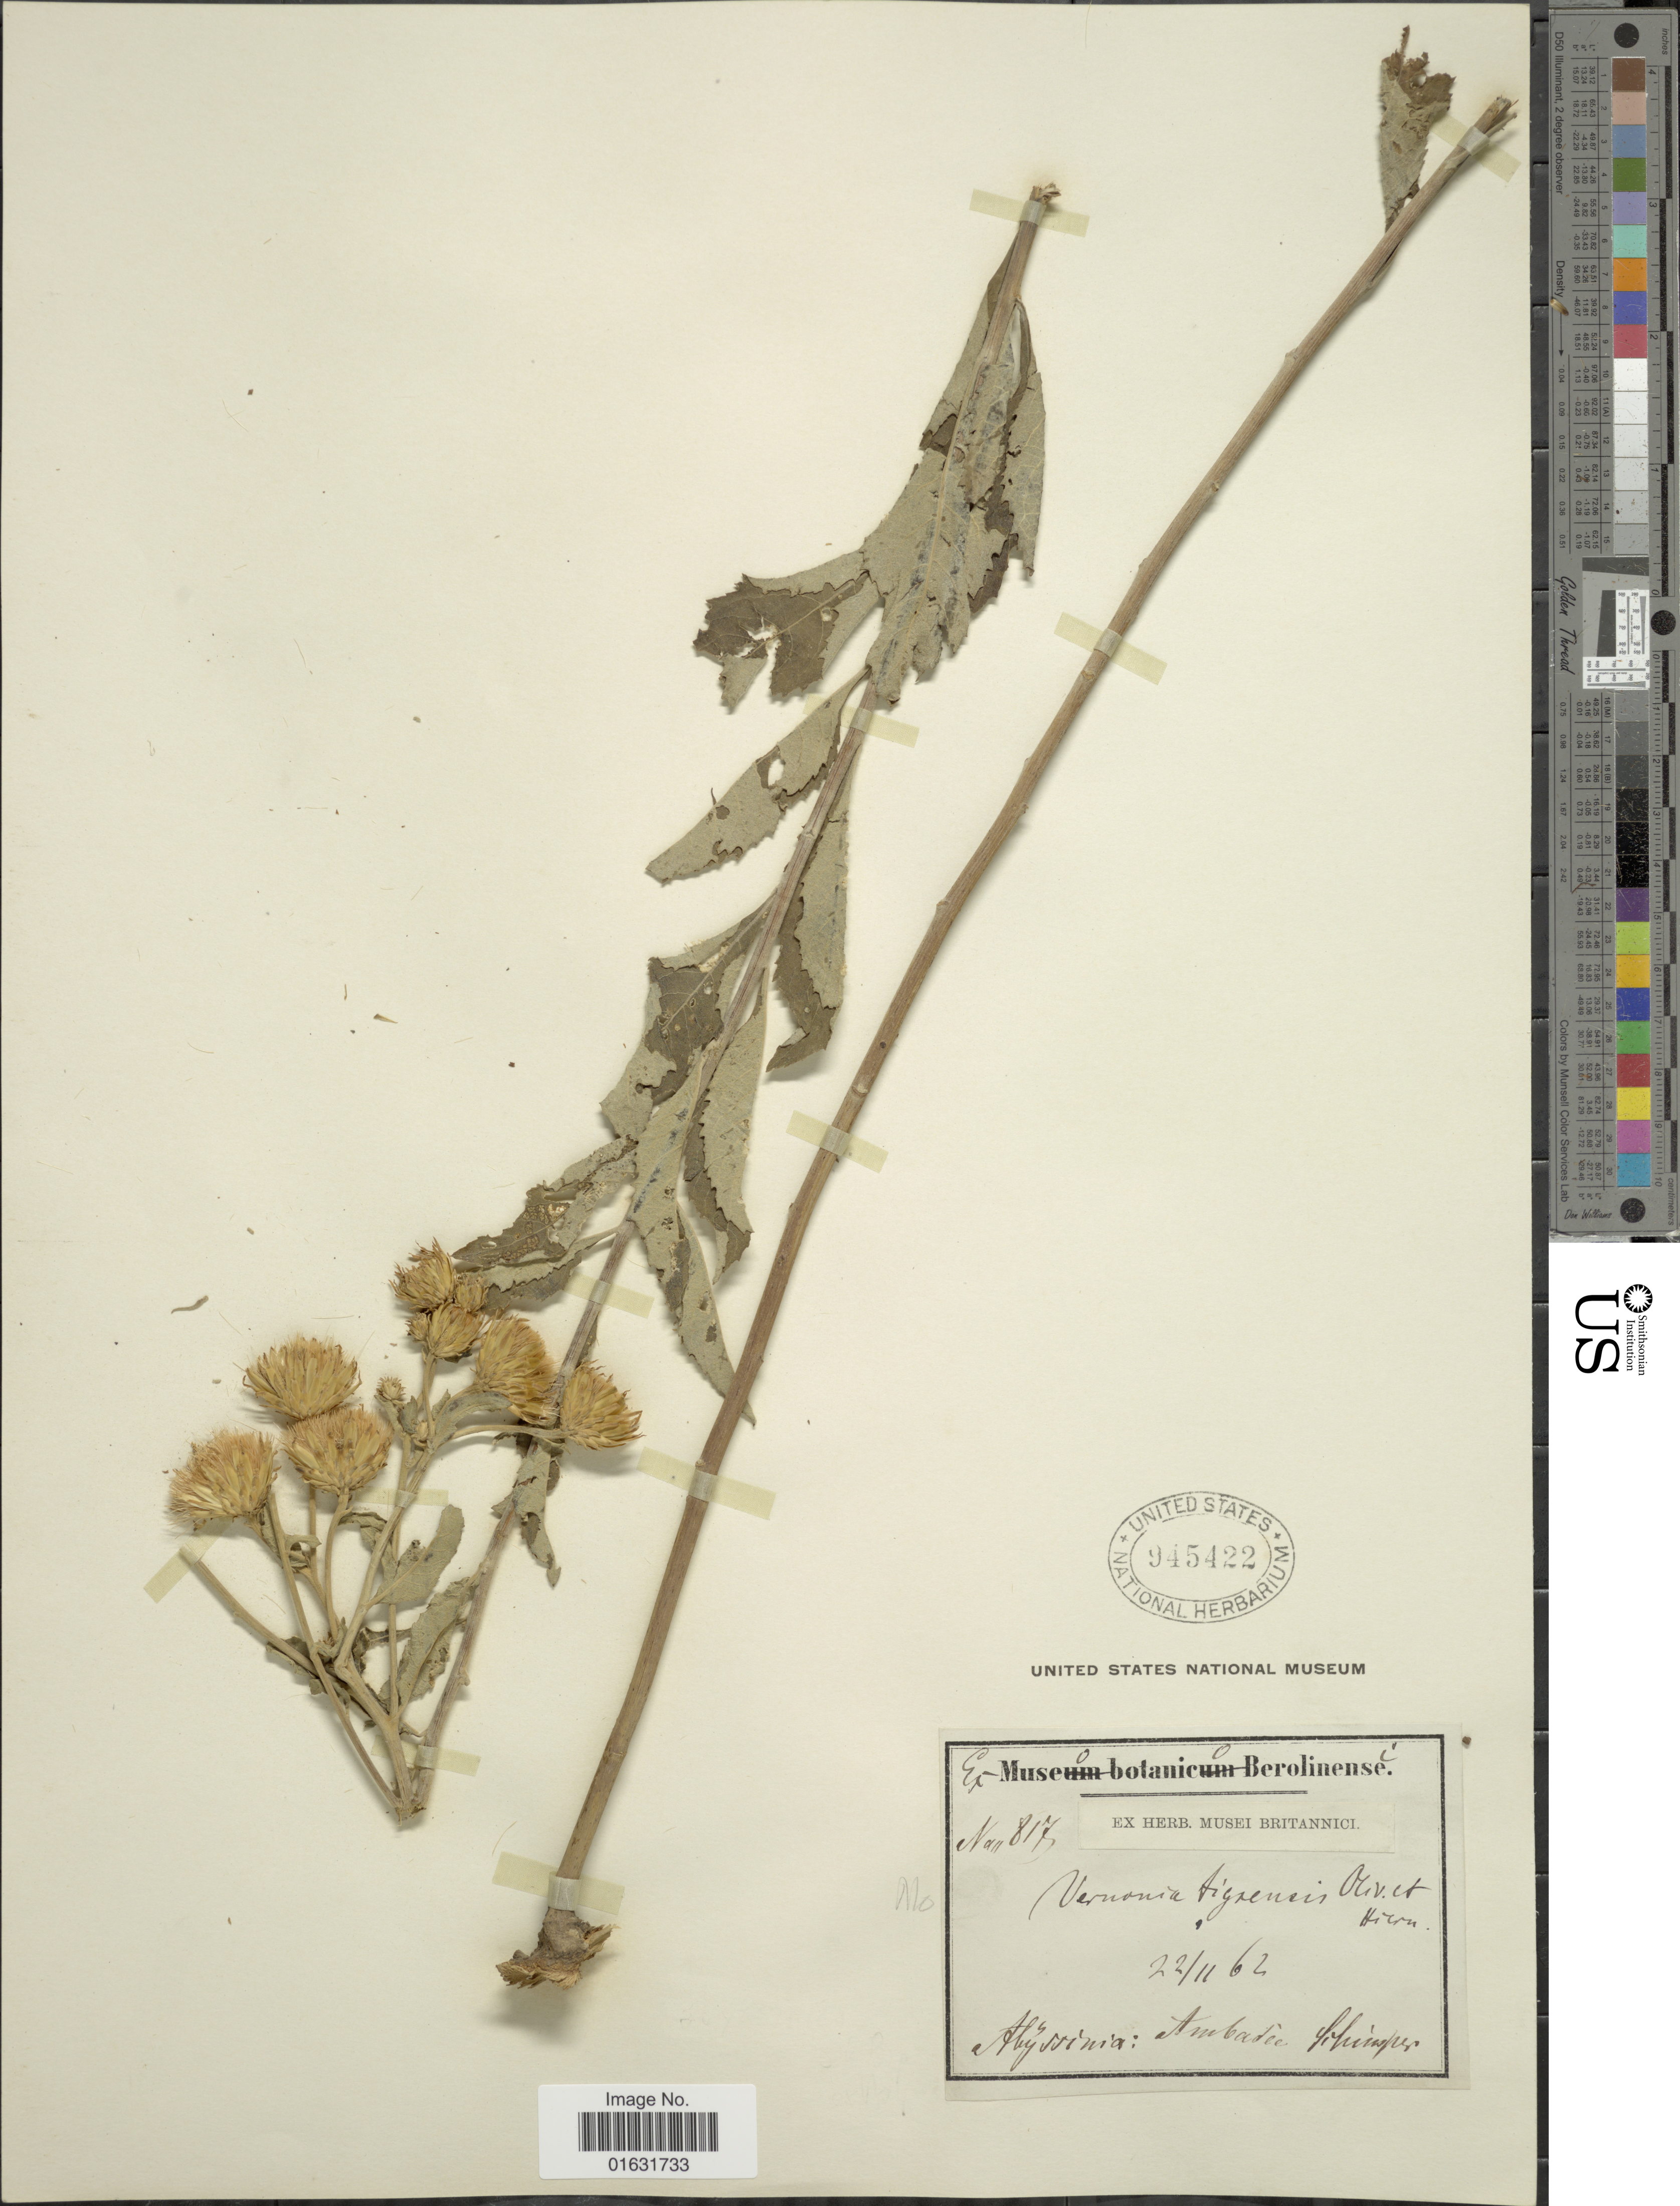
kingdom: Plantae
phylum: Tracheophyta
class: Magnoliopsida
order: Asterales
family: Asteraceae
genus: Baccharoides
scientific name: Baccharoides filigera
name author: (Oliv. & Hiern) Isawumi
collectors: -. Schimper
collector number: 817*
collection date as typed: Transcribed d/m/y: 22/11/62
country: Eritrea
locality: Abyssinia, Amba See [interpreted]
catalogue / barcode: US 945422